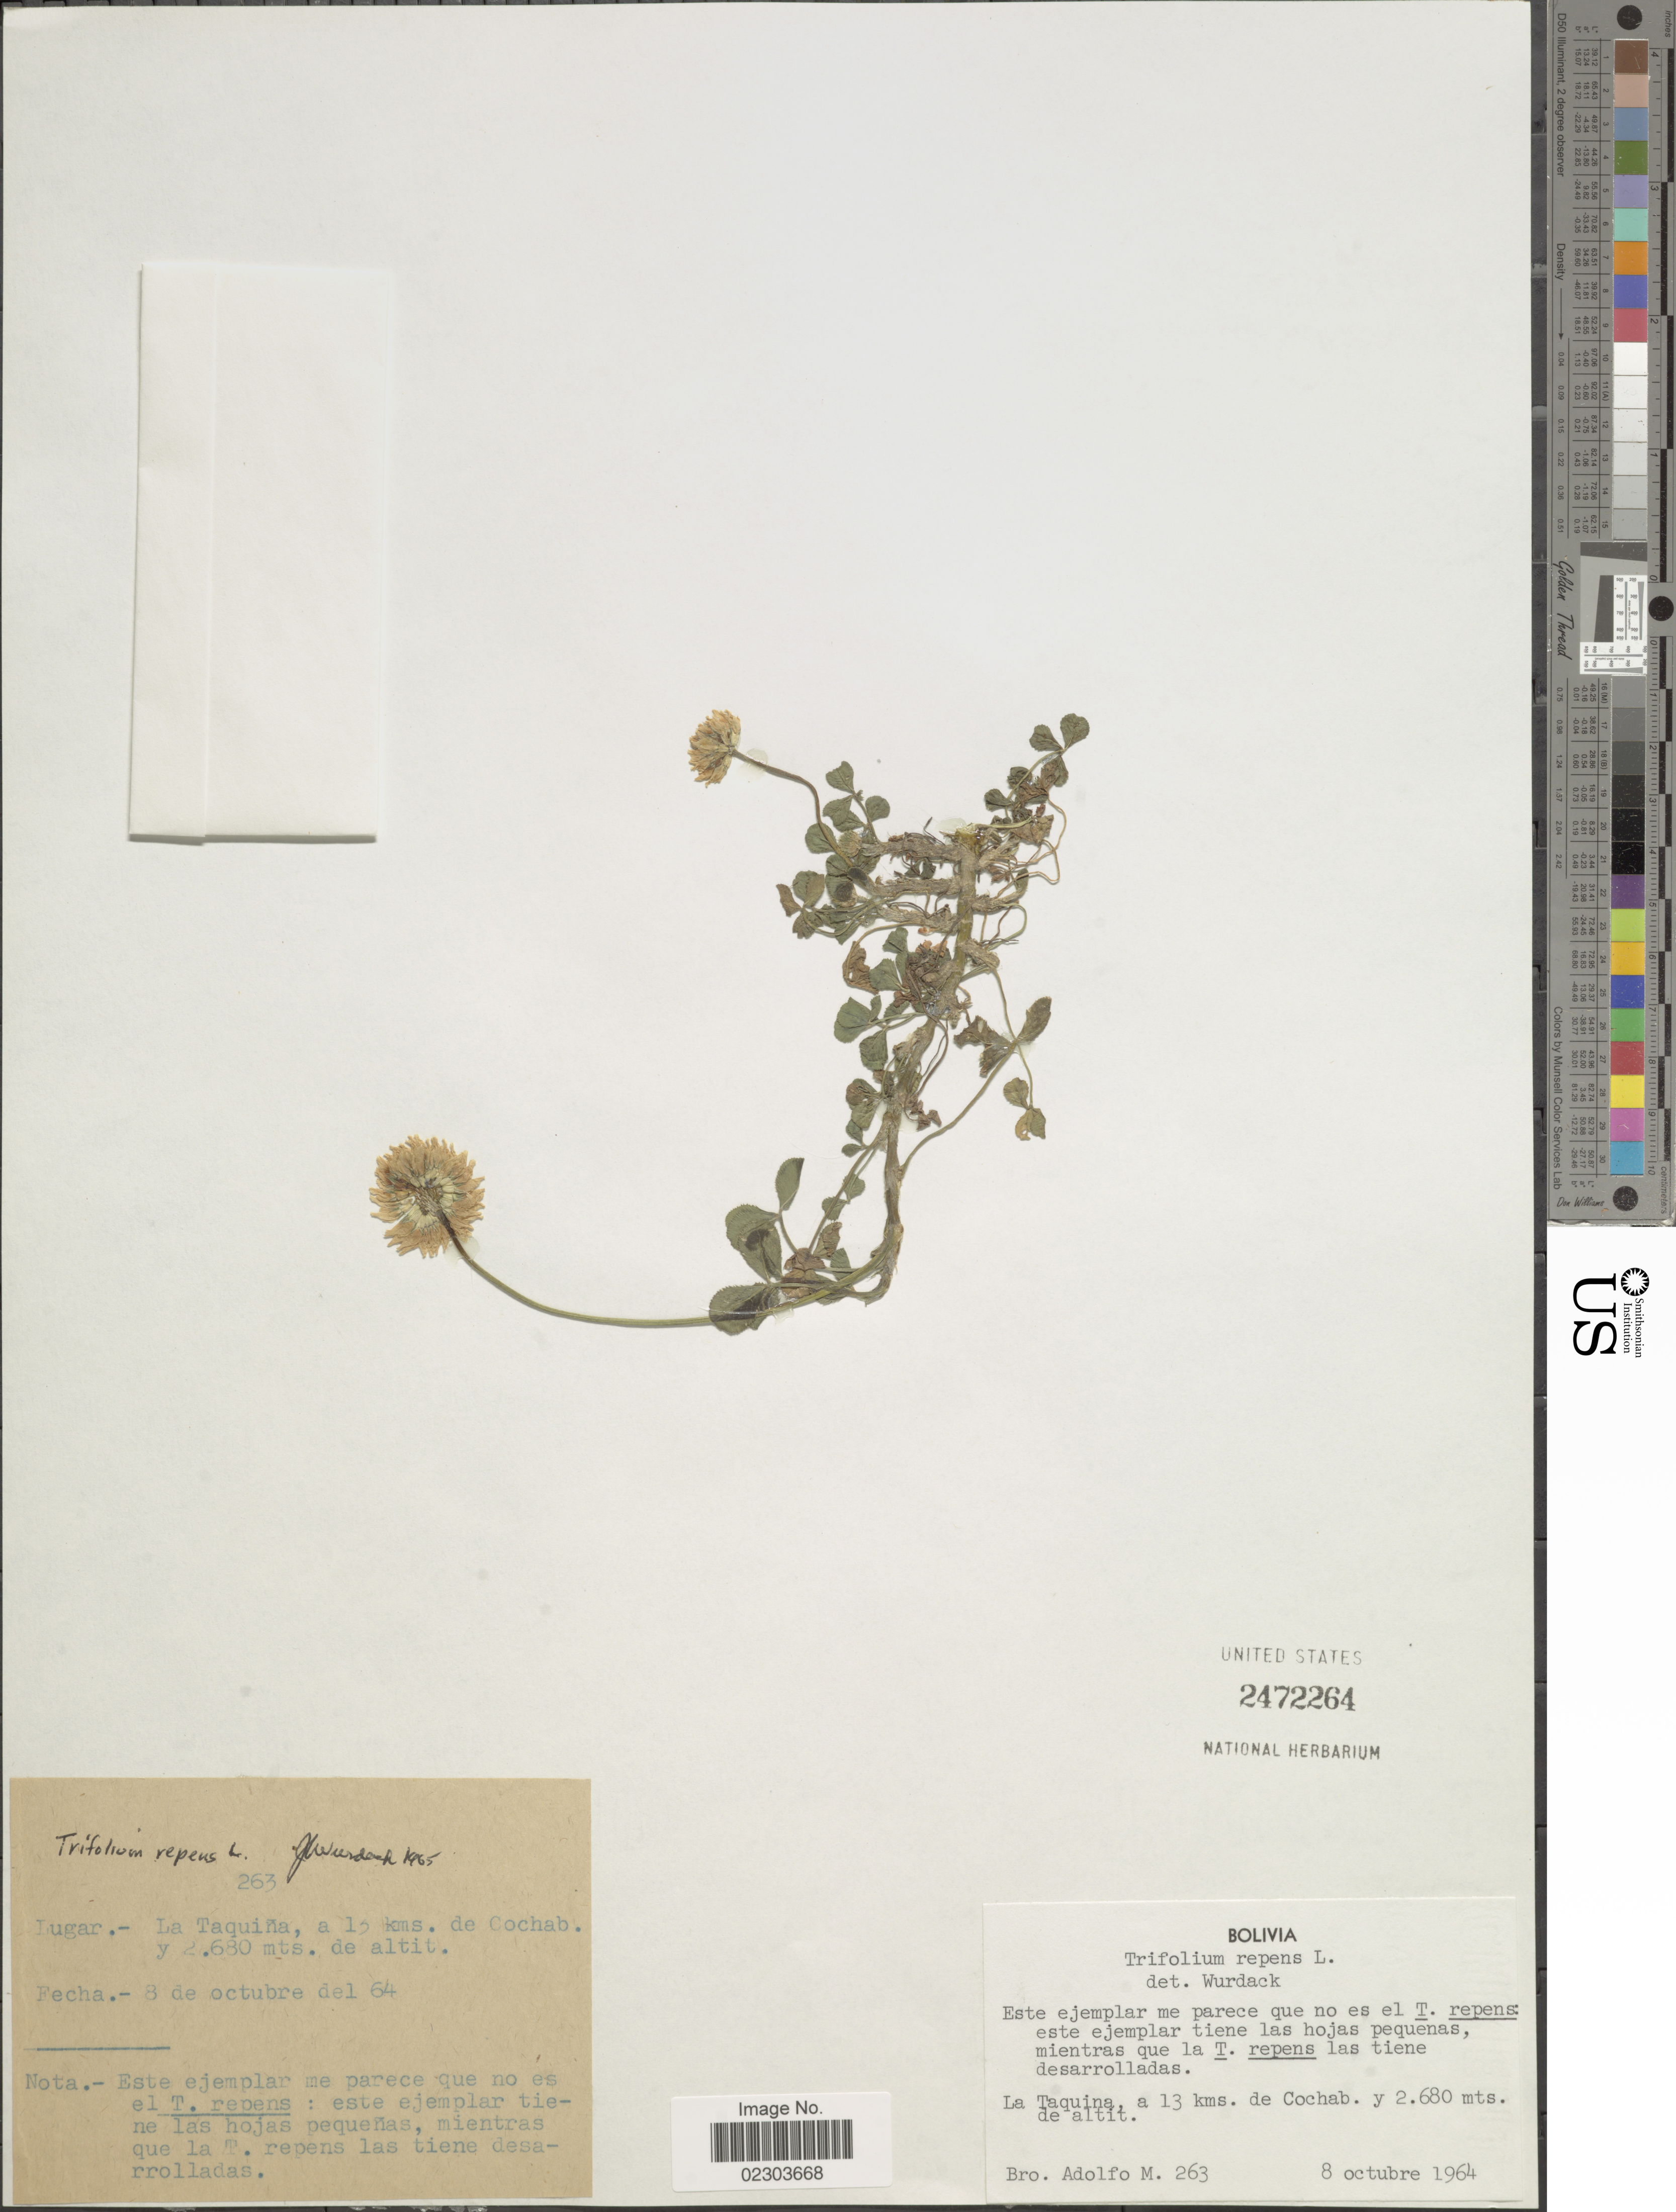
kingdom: Plantae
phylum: Tracheophyta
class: Magnoliopsida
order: Fabales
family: Fabaceae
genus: Trifolium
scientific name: Trifolium repens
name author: L.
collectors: Bro. Adolfo M.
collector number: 263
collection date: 1964-10-08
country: Bolivia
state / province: Cochabamba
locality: La Taquiña, a 15 kms. de Cochab.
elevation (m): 2680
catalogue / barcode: US 2472264